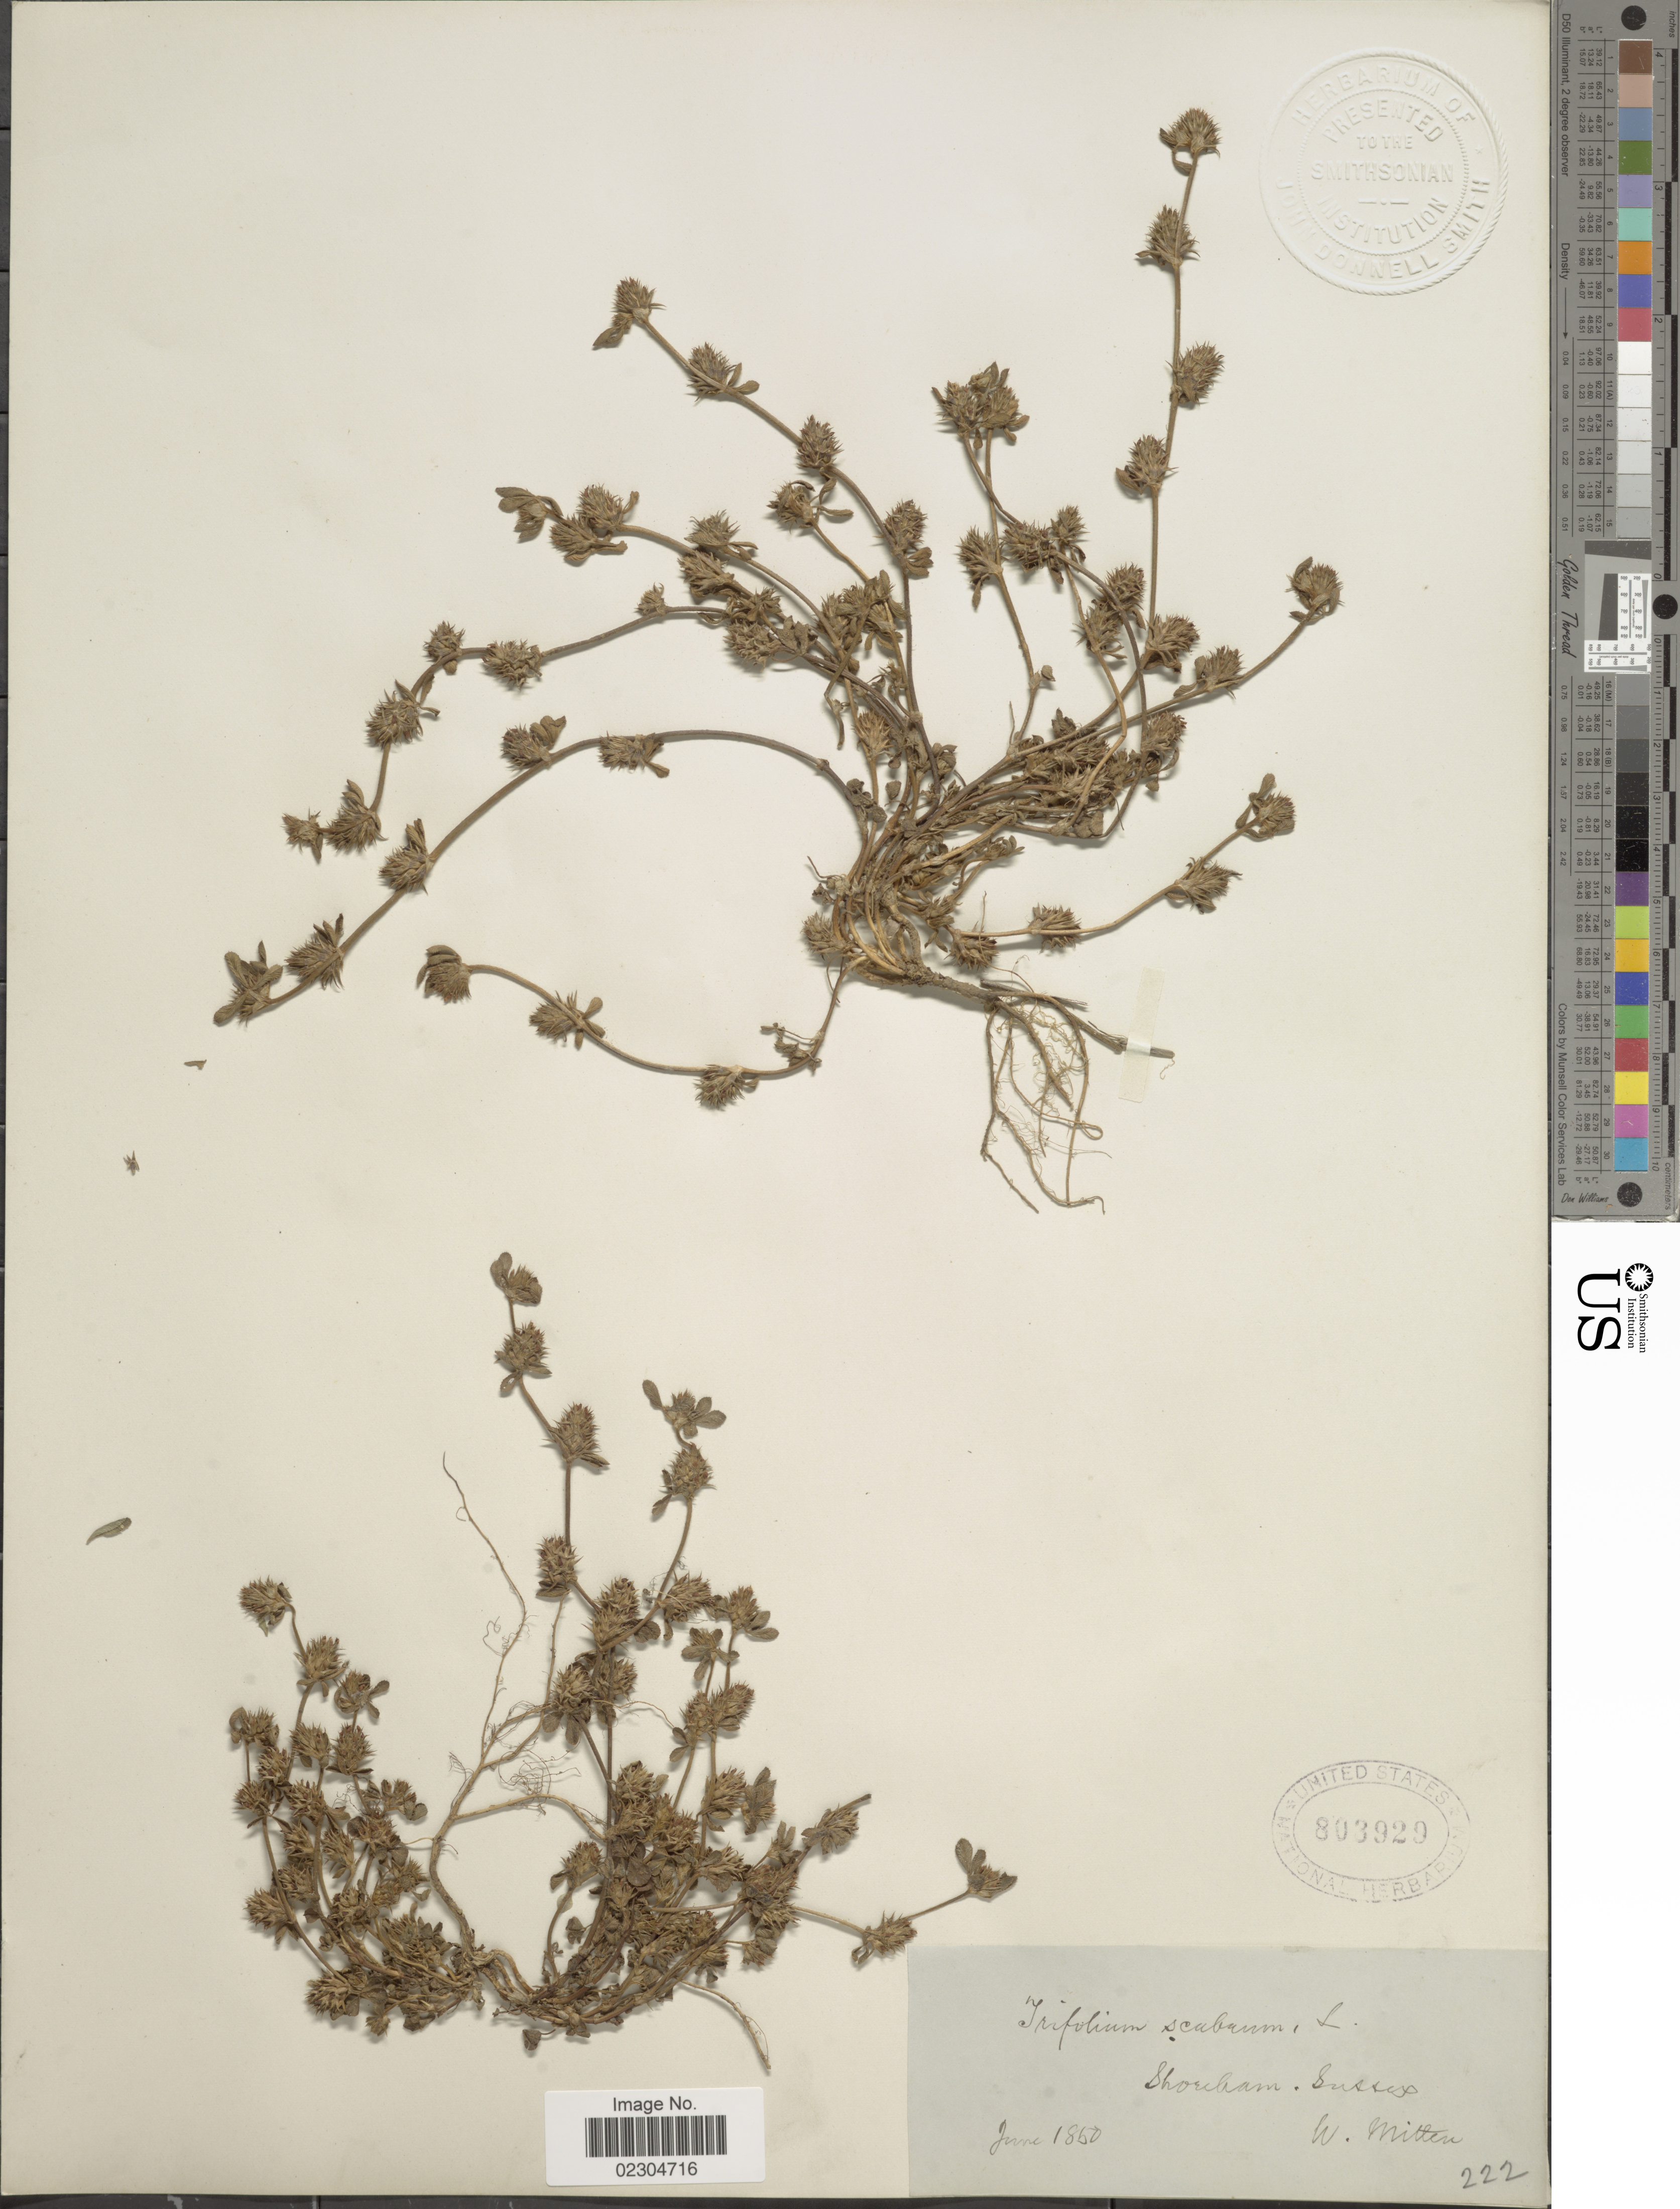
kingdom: Plantae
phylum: Tracheophyta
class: Magnoliopsida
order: Fabales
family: Fabaceae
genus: Trifolium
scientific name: Trifolium scabrum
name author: L.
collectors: W. Mitten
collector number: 222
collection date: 1850-06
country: United Kingdom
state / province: England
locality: Shoreham. Sussex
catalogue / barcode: US 803929